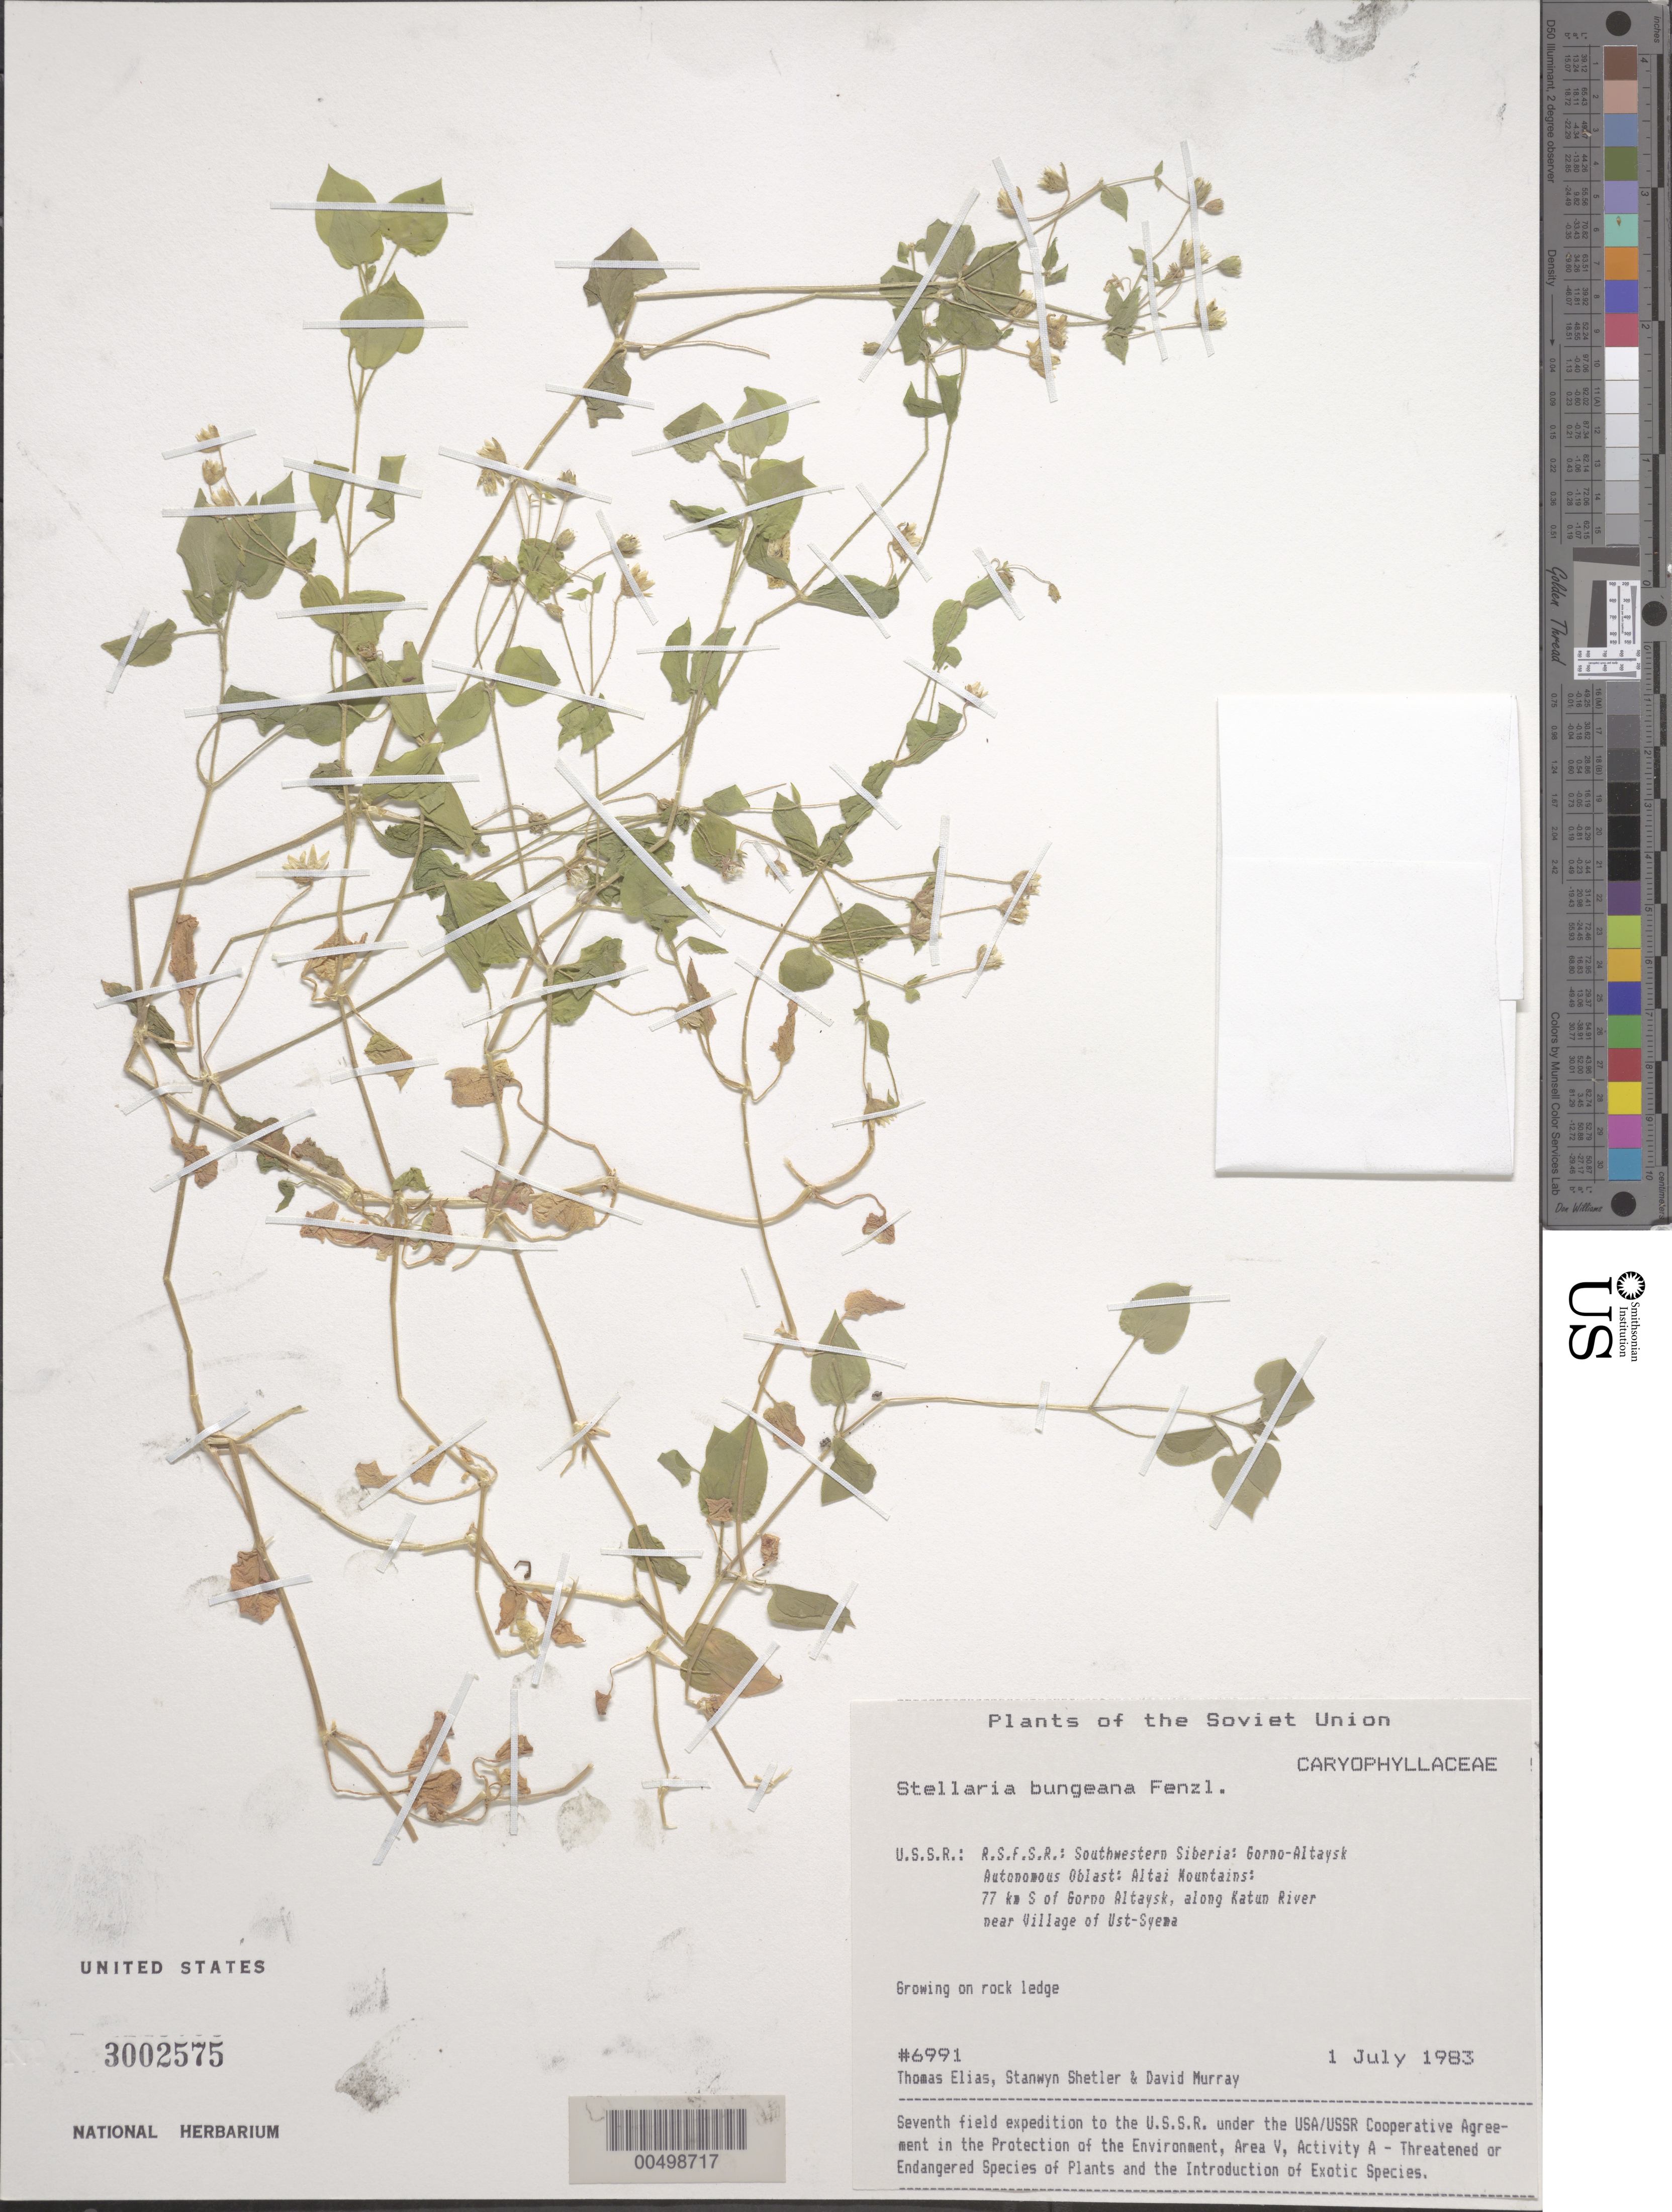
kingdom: Plantae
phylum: Tracheophyta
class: Magnoliopsida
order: Caryophyllales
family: Caryophyllaceae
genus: Stellaria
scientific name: Stellaria bungeana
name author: Fenzl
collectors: T. Elias, S. Shetler & D. F. Murray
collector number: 6991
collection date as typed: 01 Jul 1983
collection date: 1983-07-01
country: Russian Federation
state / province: Altai Republic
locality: Altai Mountains, 77 km S of Gorno-Altaysk, along Katun River near Village of Ust-Syema [Sema]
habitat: growing on rock ledge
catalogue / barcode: US 3002575